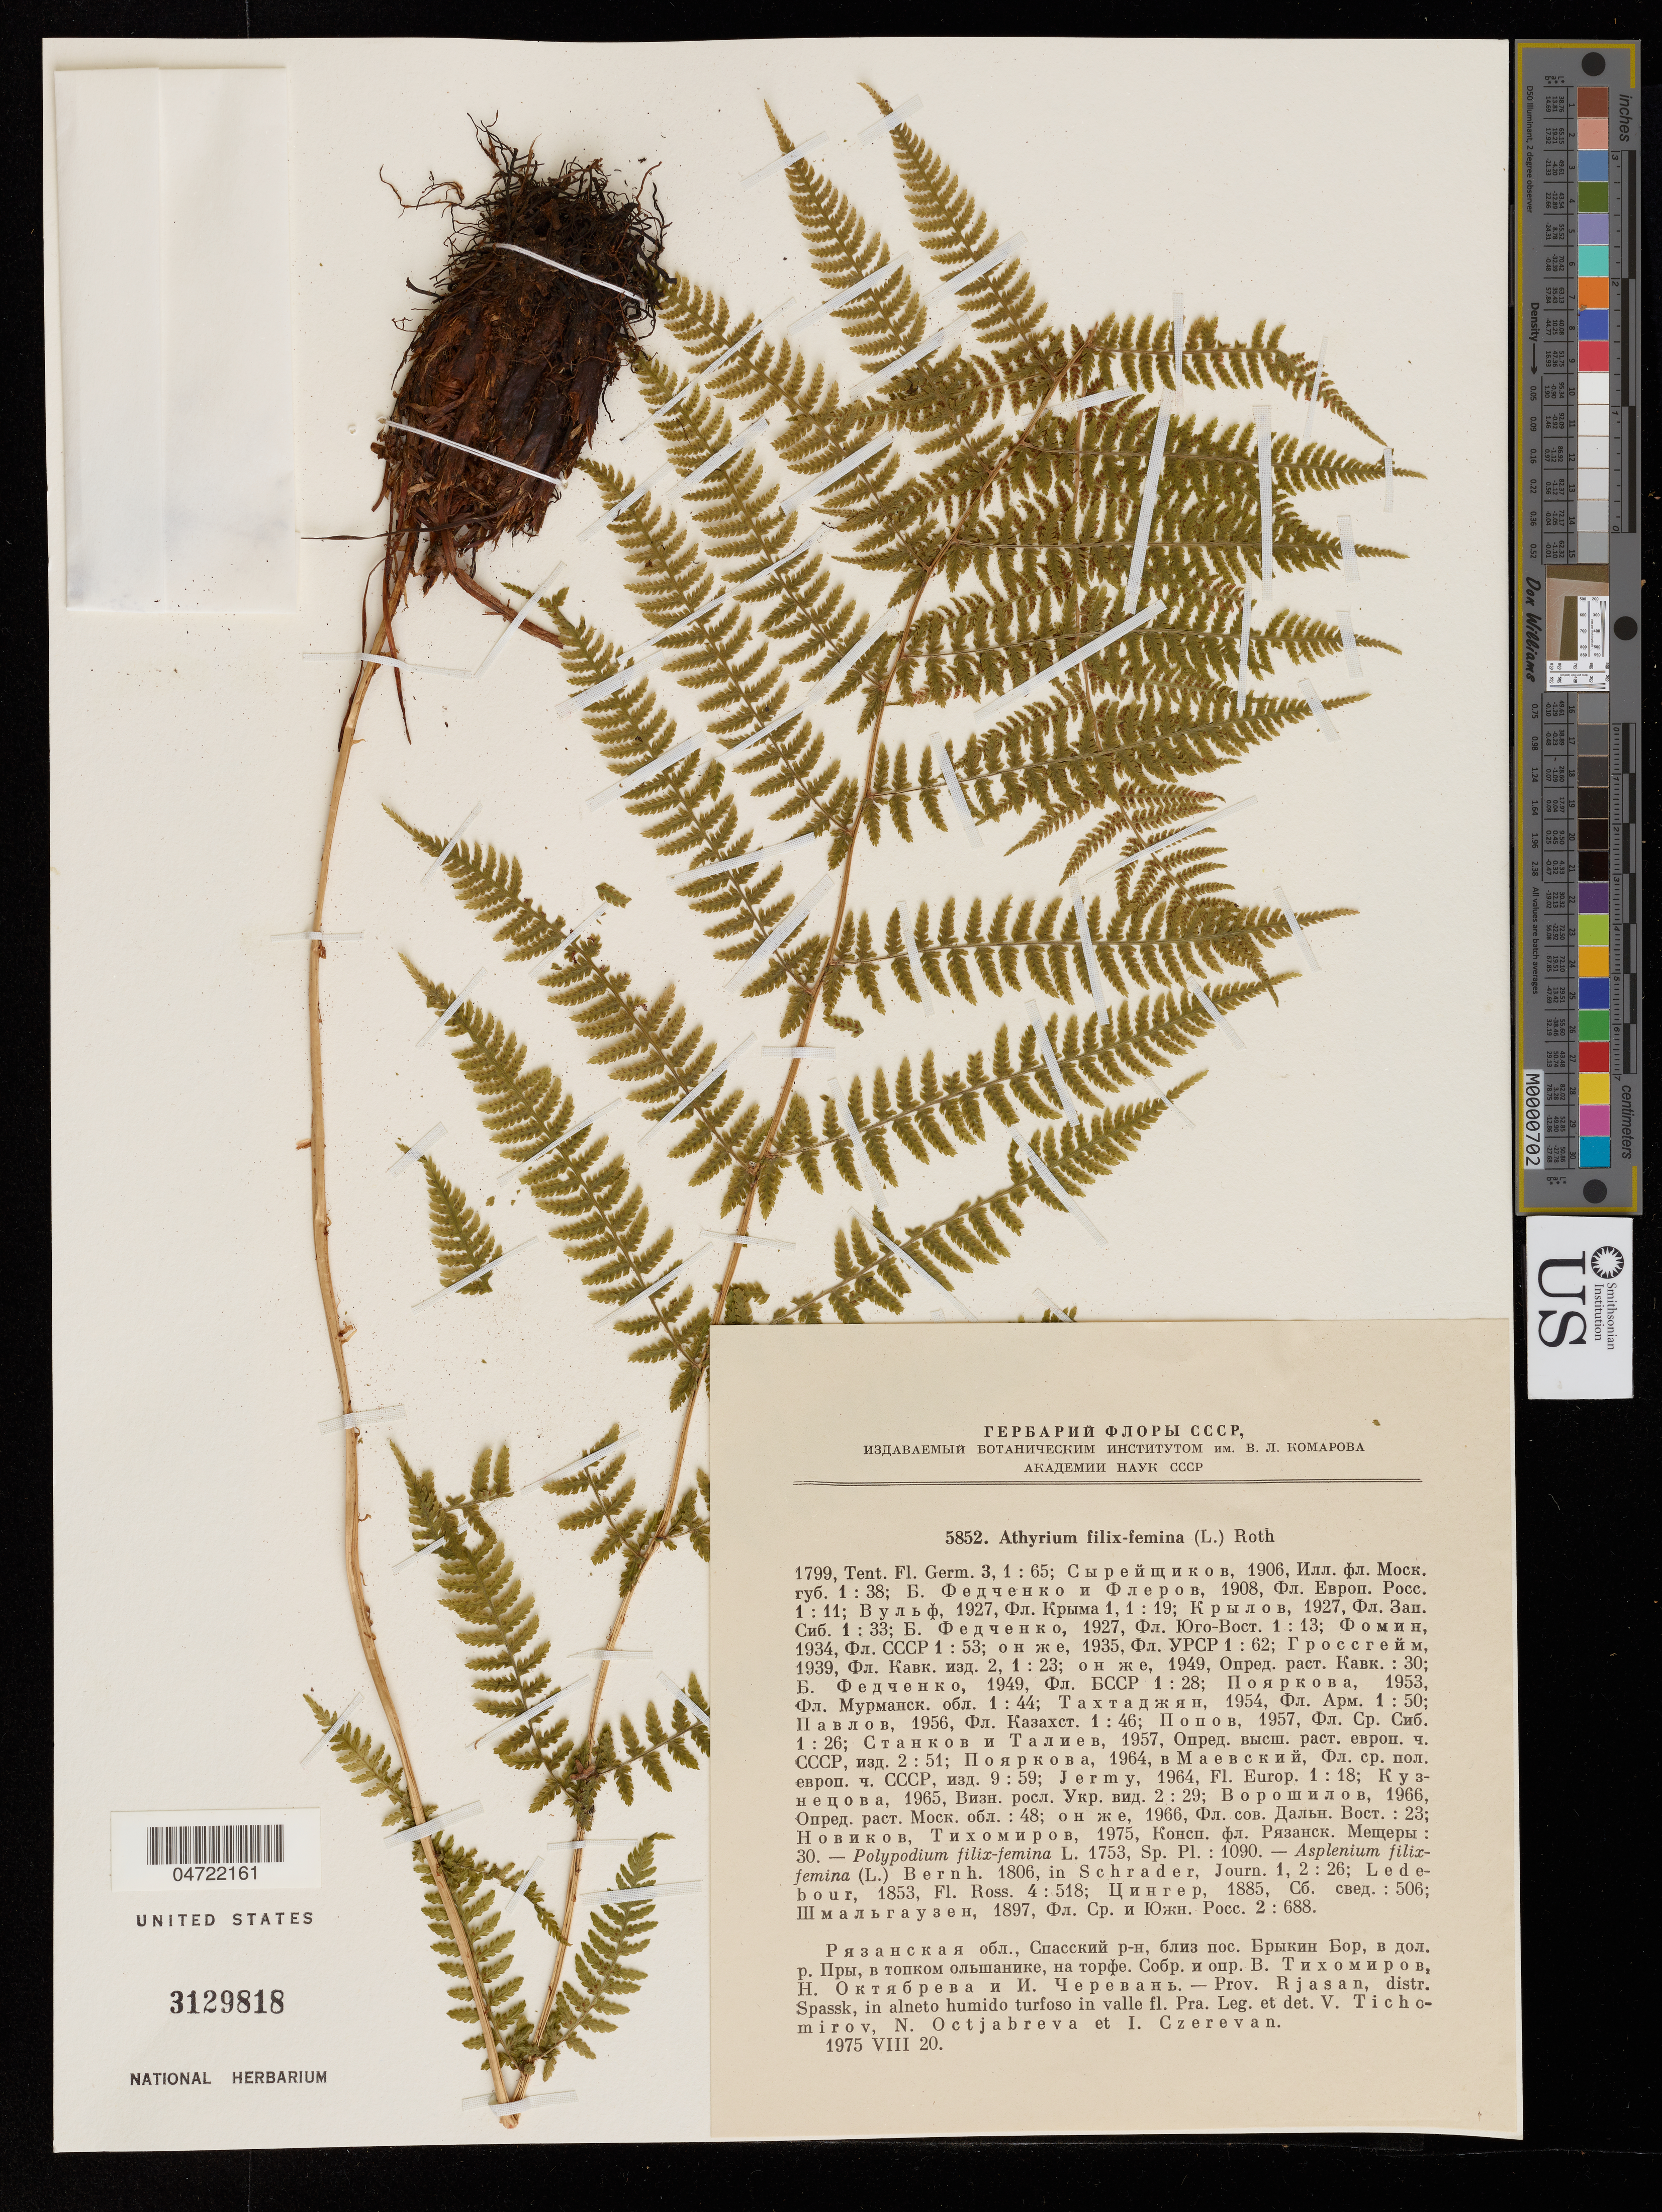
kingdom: Plantae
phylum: Tracheophyta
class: Polypodiopsida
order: Polypodiales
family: Athyriaceae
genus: Athyrium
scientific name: Athyrium filix-femina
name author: (L.) Roth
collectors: V. Tichomirov, N. Octjabreva & I. Czerevan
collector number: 5852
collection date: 1975-08-20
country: Russian Federation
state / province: Ryazan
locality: Spassk, in alneto humido turfoso in valle. Rjasan.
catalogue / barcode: US 3129818